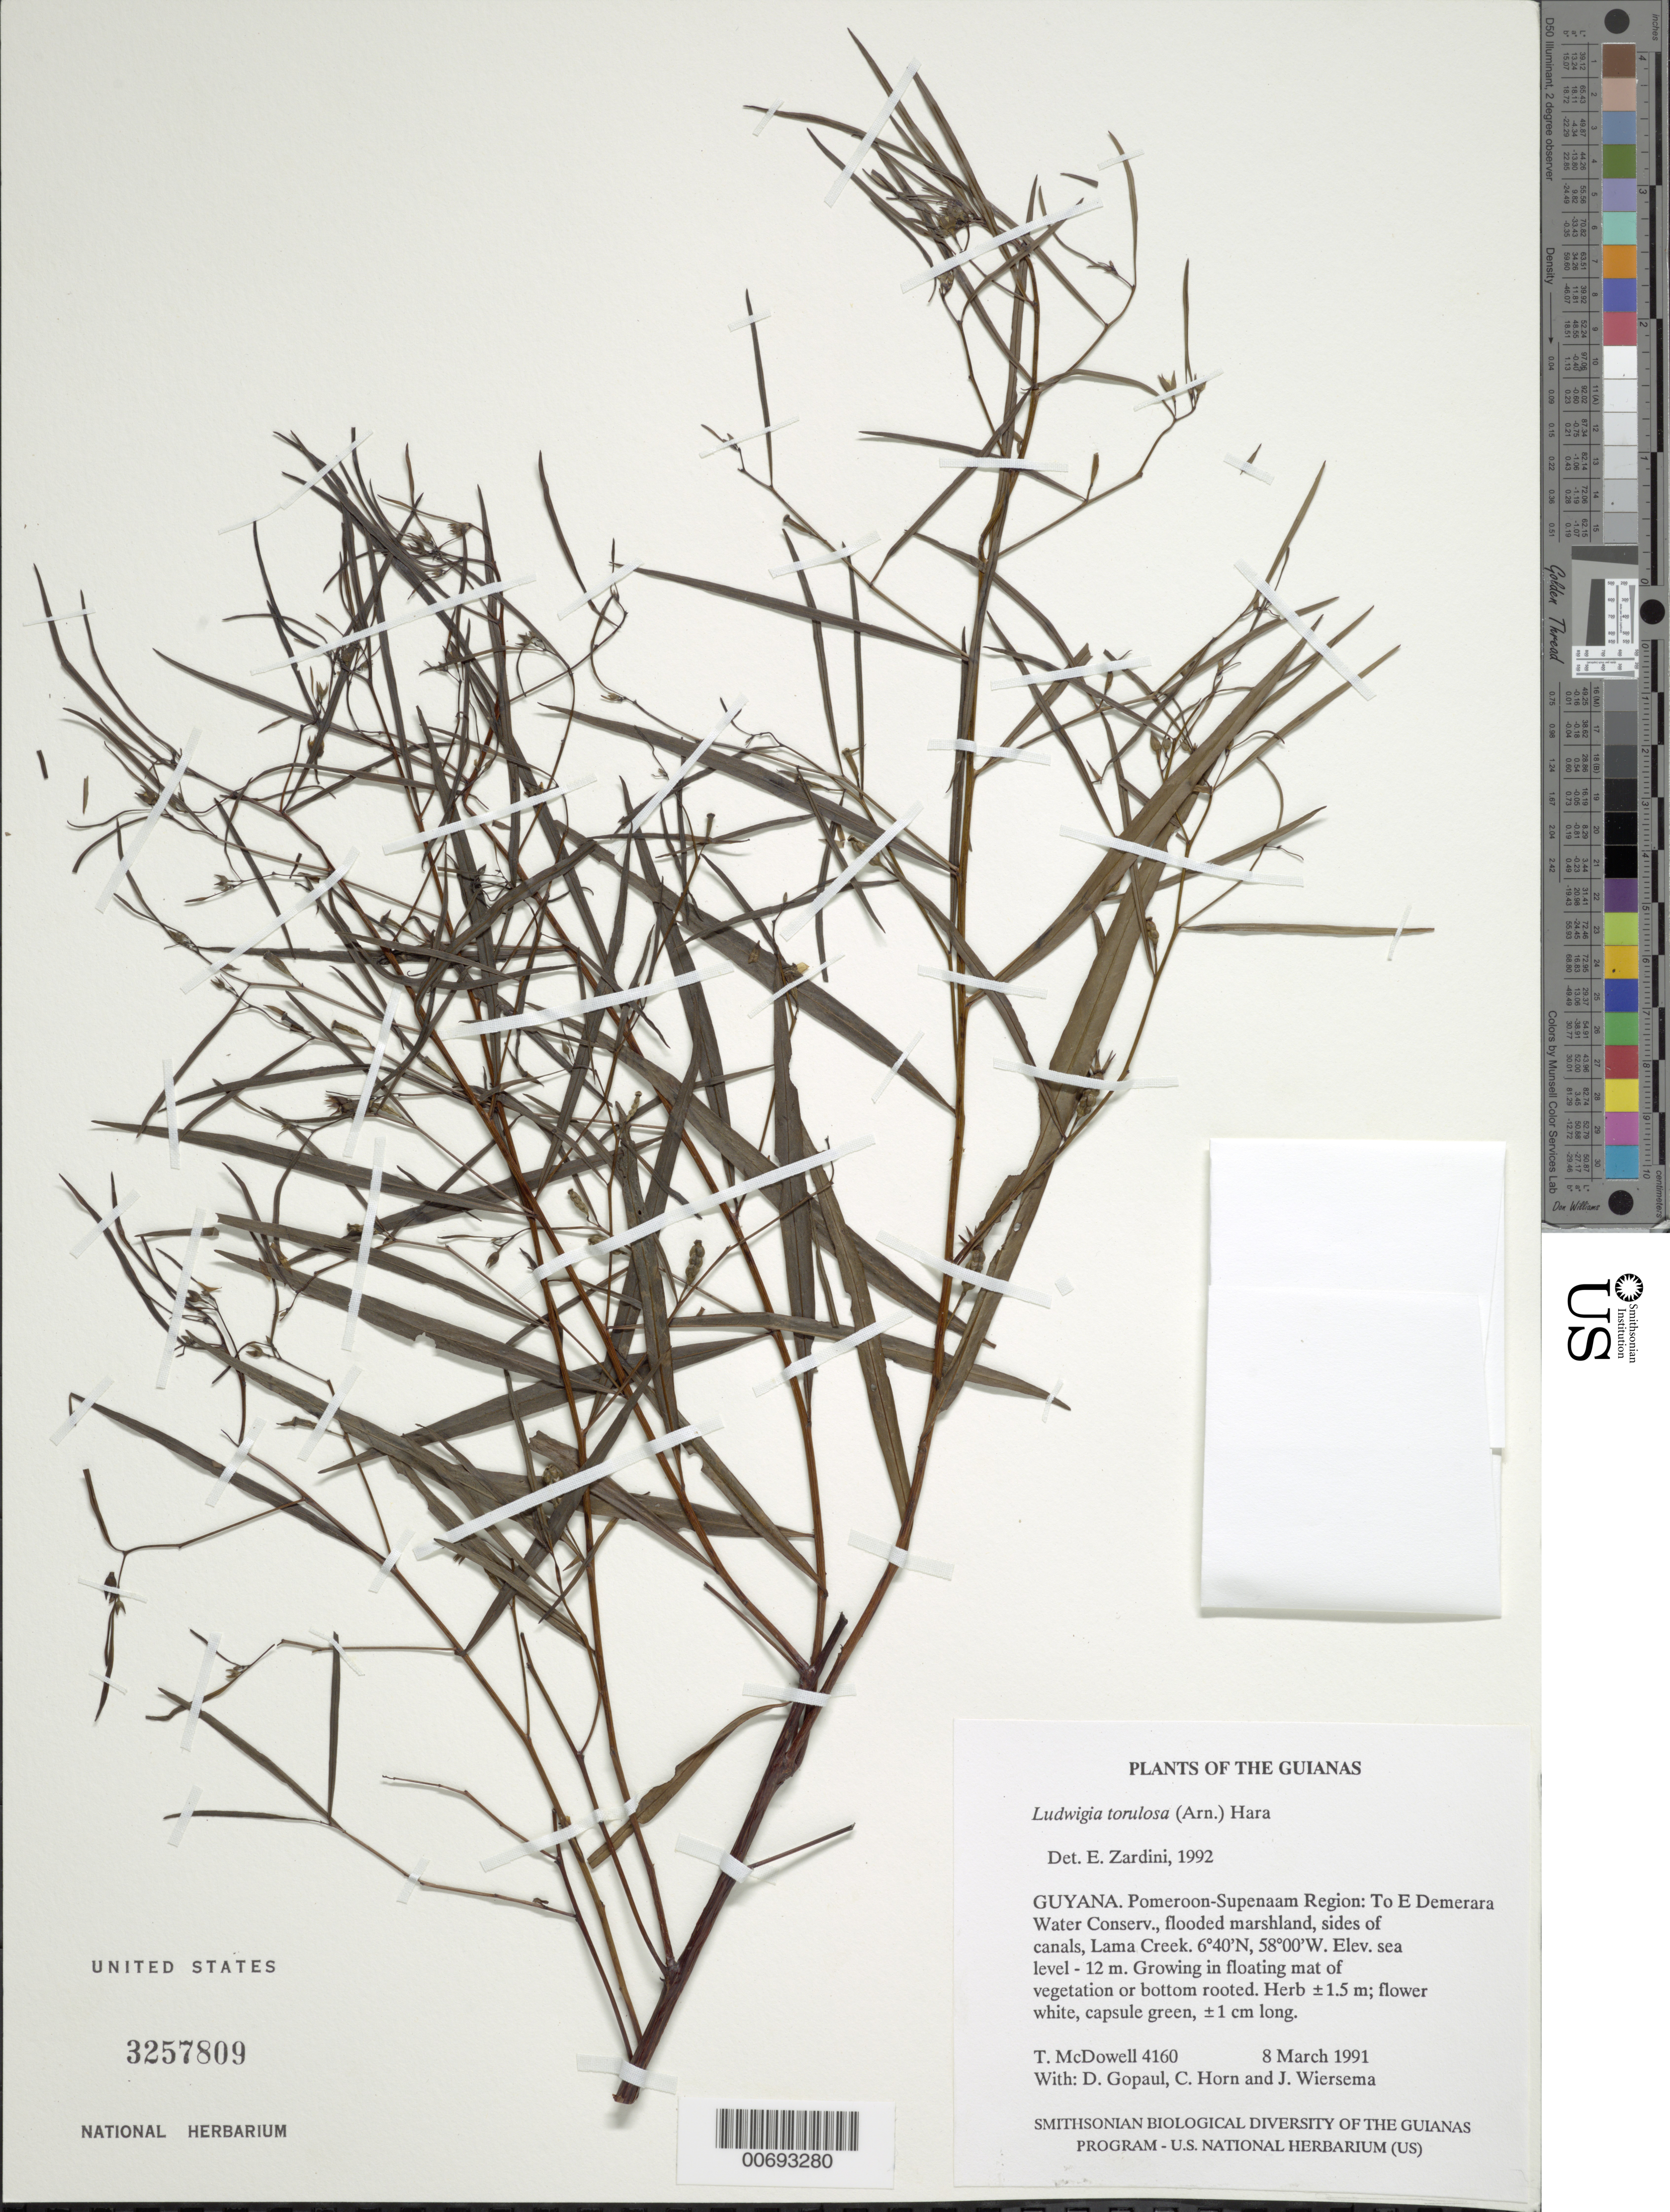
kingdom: Plantae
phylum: Tracheophyta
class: Magnoliopsida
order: Myrtales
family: Onagraceae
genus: Ludwigia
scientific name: Ludwigia torulosa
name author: (Arn.) H. Hara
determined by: Zardini, E. M.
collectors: T. McDowell, D. Gopaul, C. N. Horn & J. H. Wiersema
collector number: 4160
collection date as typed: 8 March 1991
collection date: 1991-03-08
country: Guyana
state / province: Demerara-Mahaica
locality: To E Demerara Water Conservancy, Lama Creek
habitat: Flooded marshland, sides of canals; growing in floating mat of vegetation or bottom rooted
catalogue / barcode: US 3257809